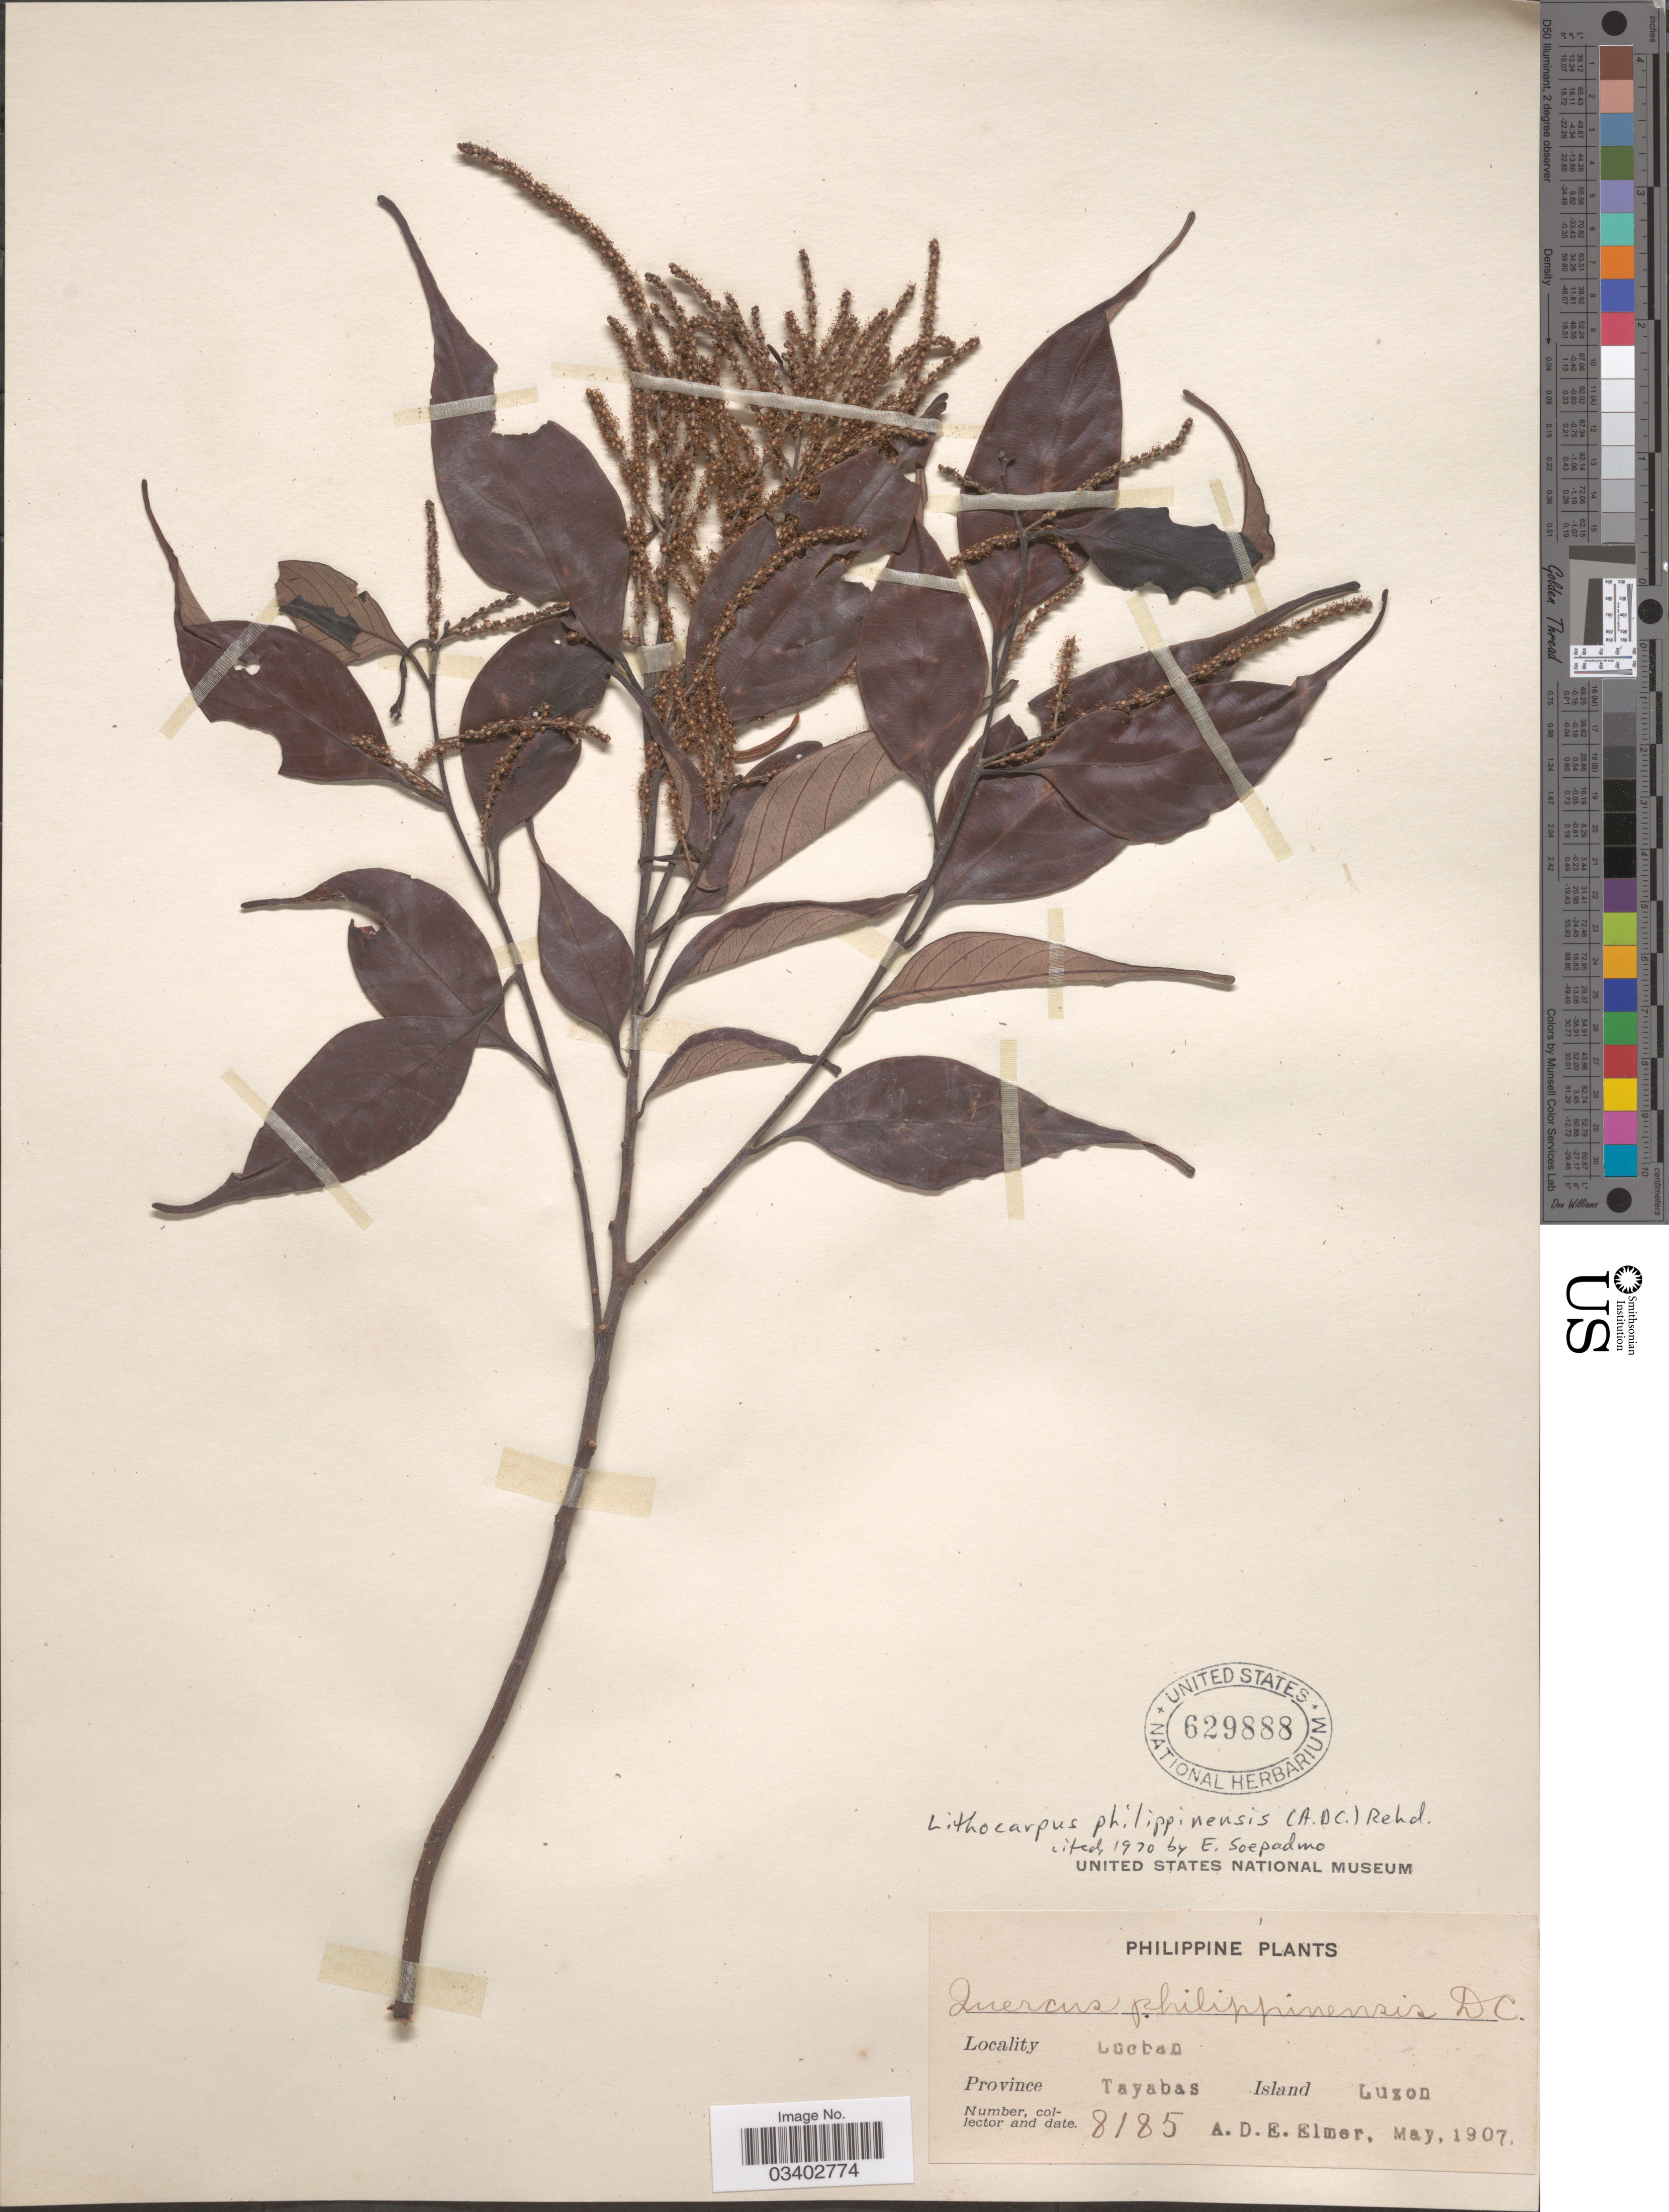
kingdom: Plantae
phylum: Tracheophyta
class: Magnoliopsida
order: Fagales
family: Fagaceae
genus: Lithocarpus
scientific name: Lithocarpus philippinensis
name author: (A. DC.) Rehder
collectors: A. D. E. Elmer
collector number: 8185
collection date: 1907-05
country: Philippines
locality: Lucban. Province Tayabas. Island Luzon.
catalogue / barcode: US 629888